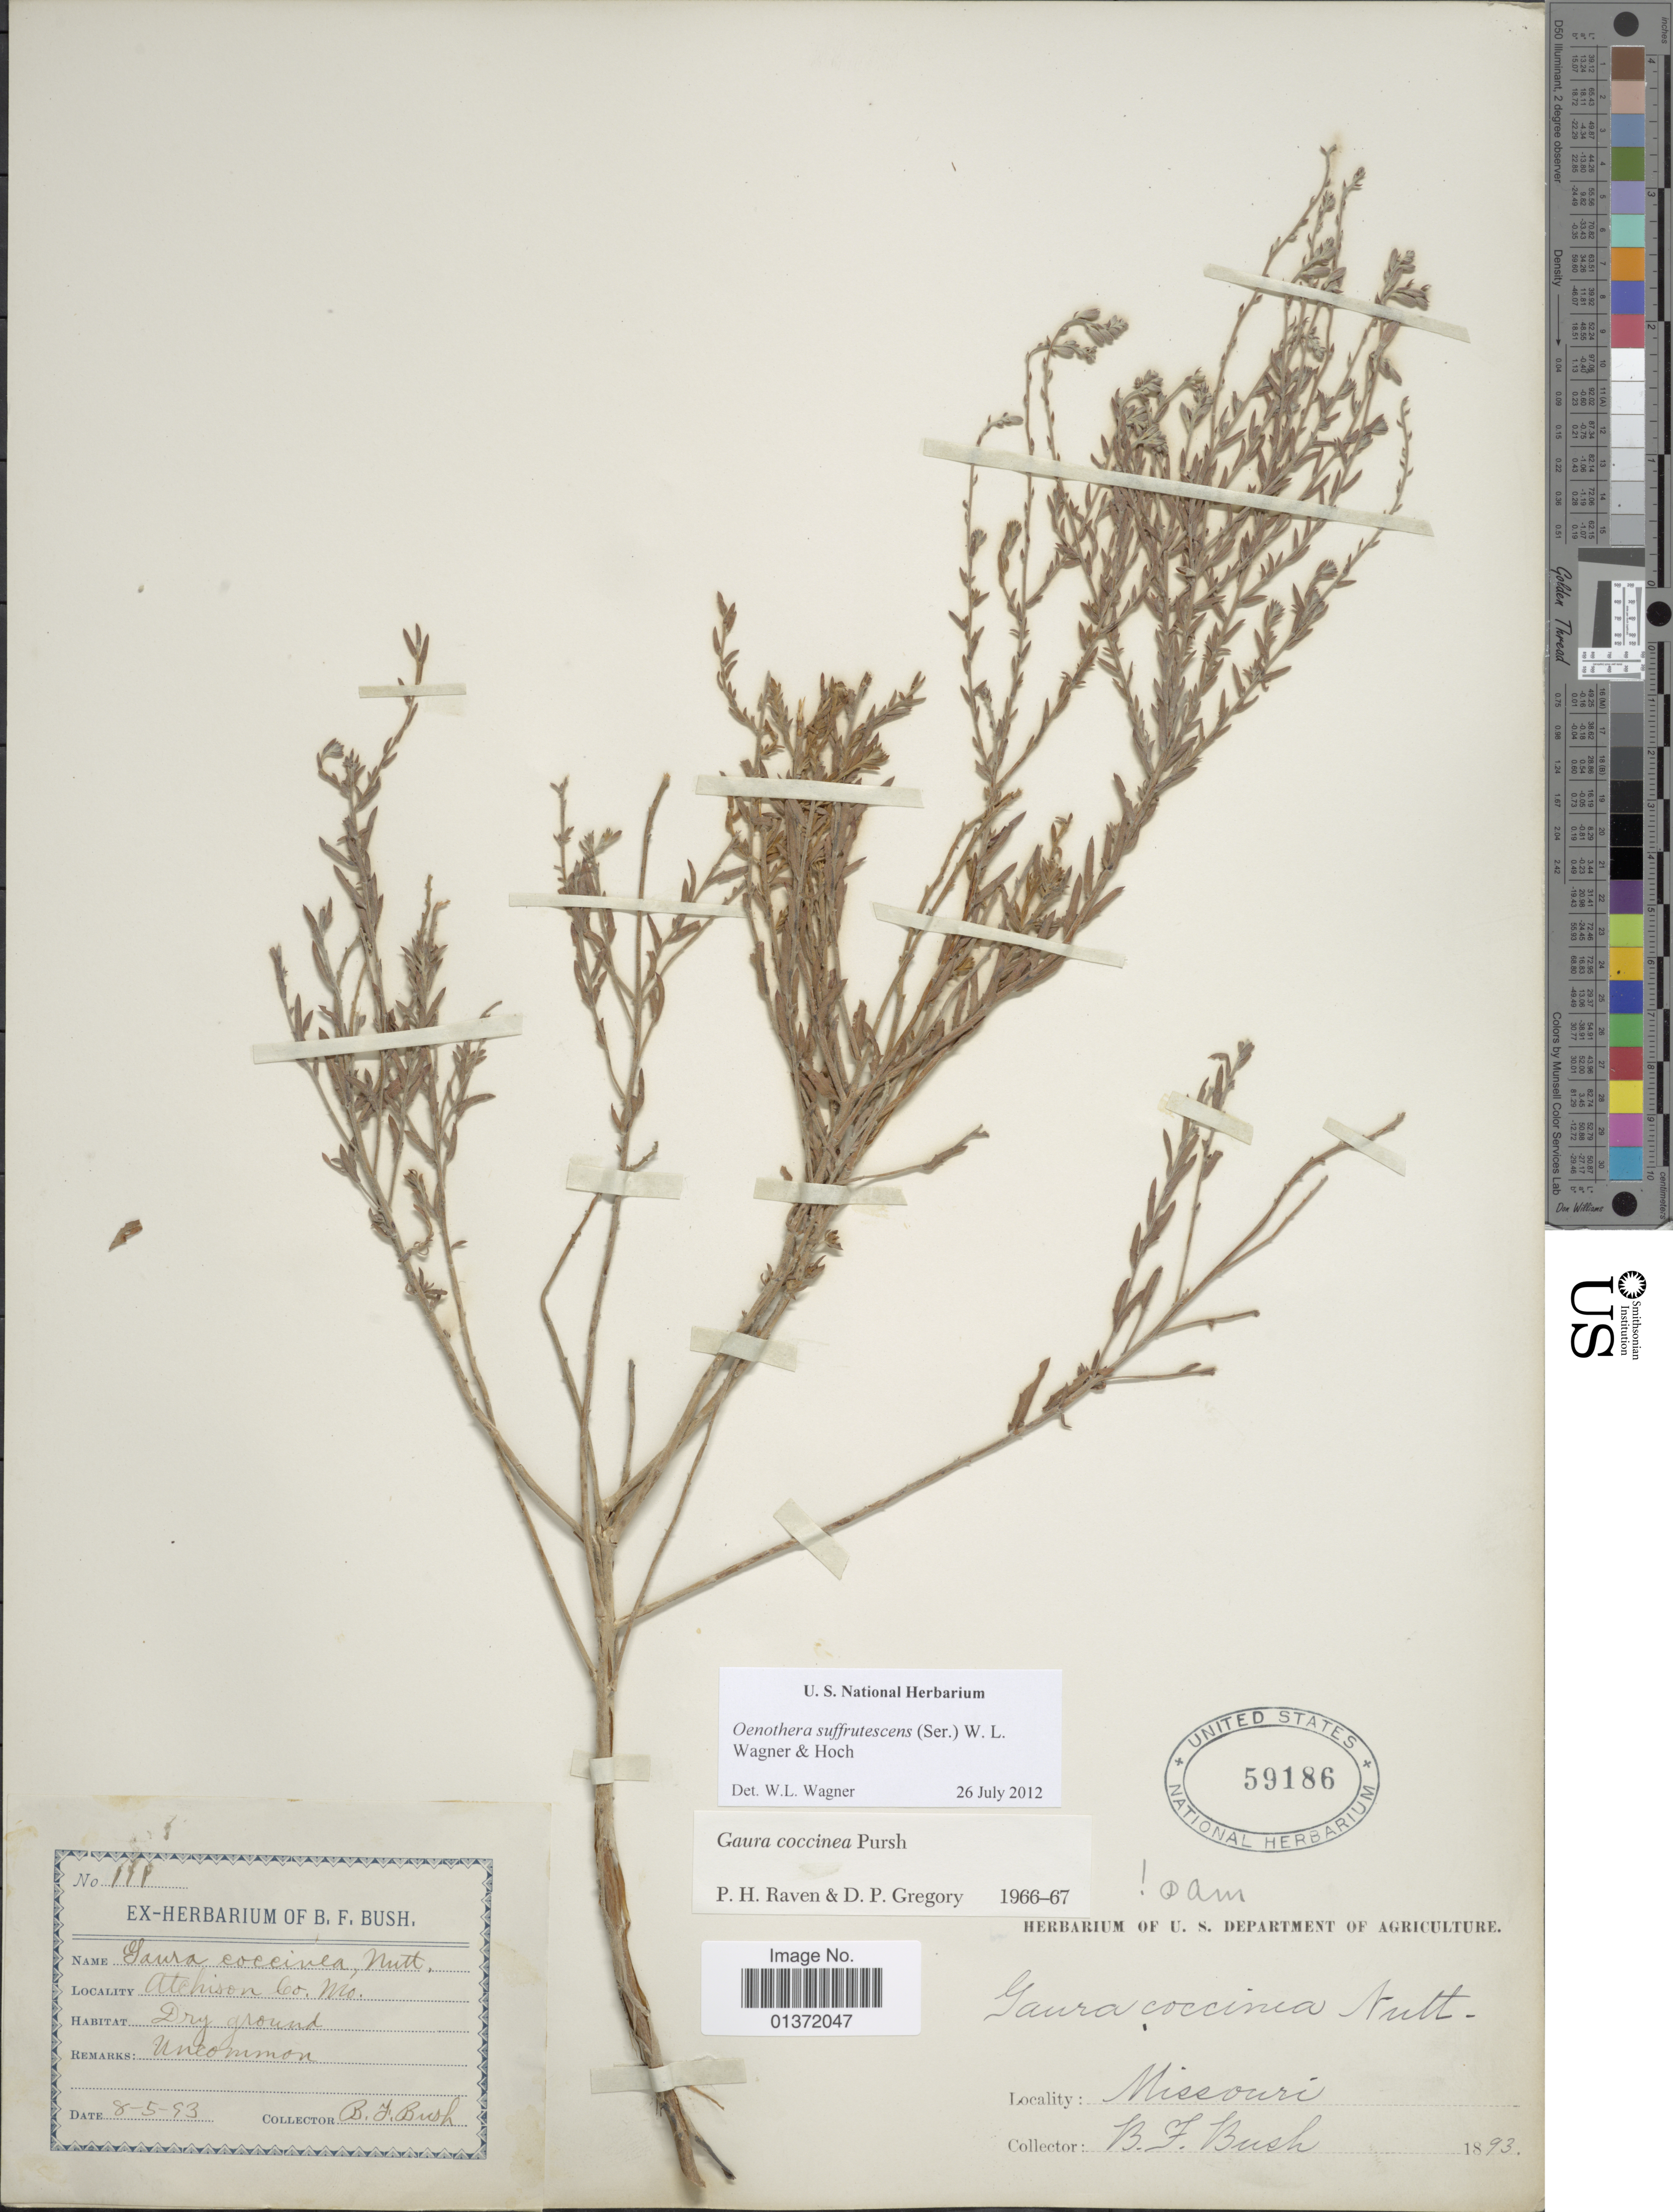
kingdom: Plantae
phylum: Tracheophyta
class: Magnoliopsida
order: Myrtales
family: Onagraceae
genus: Oenothera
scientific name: Oenothera suffrutescens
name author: (Ser.) W.L. Wagner & Hoch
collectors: B. F. Bush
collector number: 111*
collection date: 1893-05-08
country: United States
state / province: Missouri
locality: Atchison Co.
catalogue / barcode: US 59186